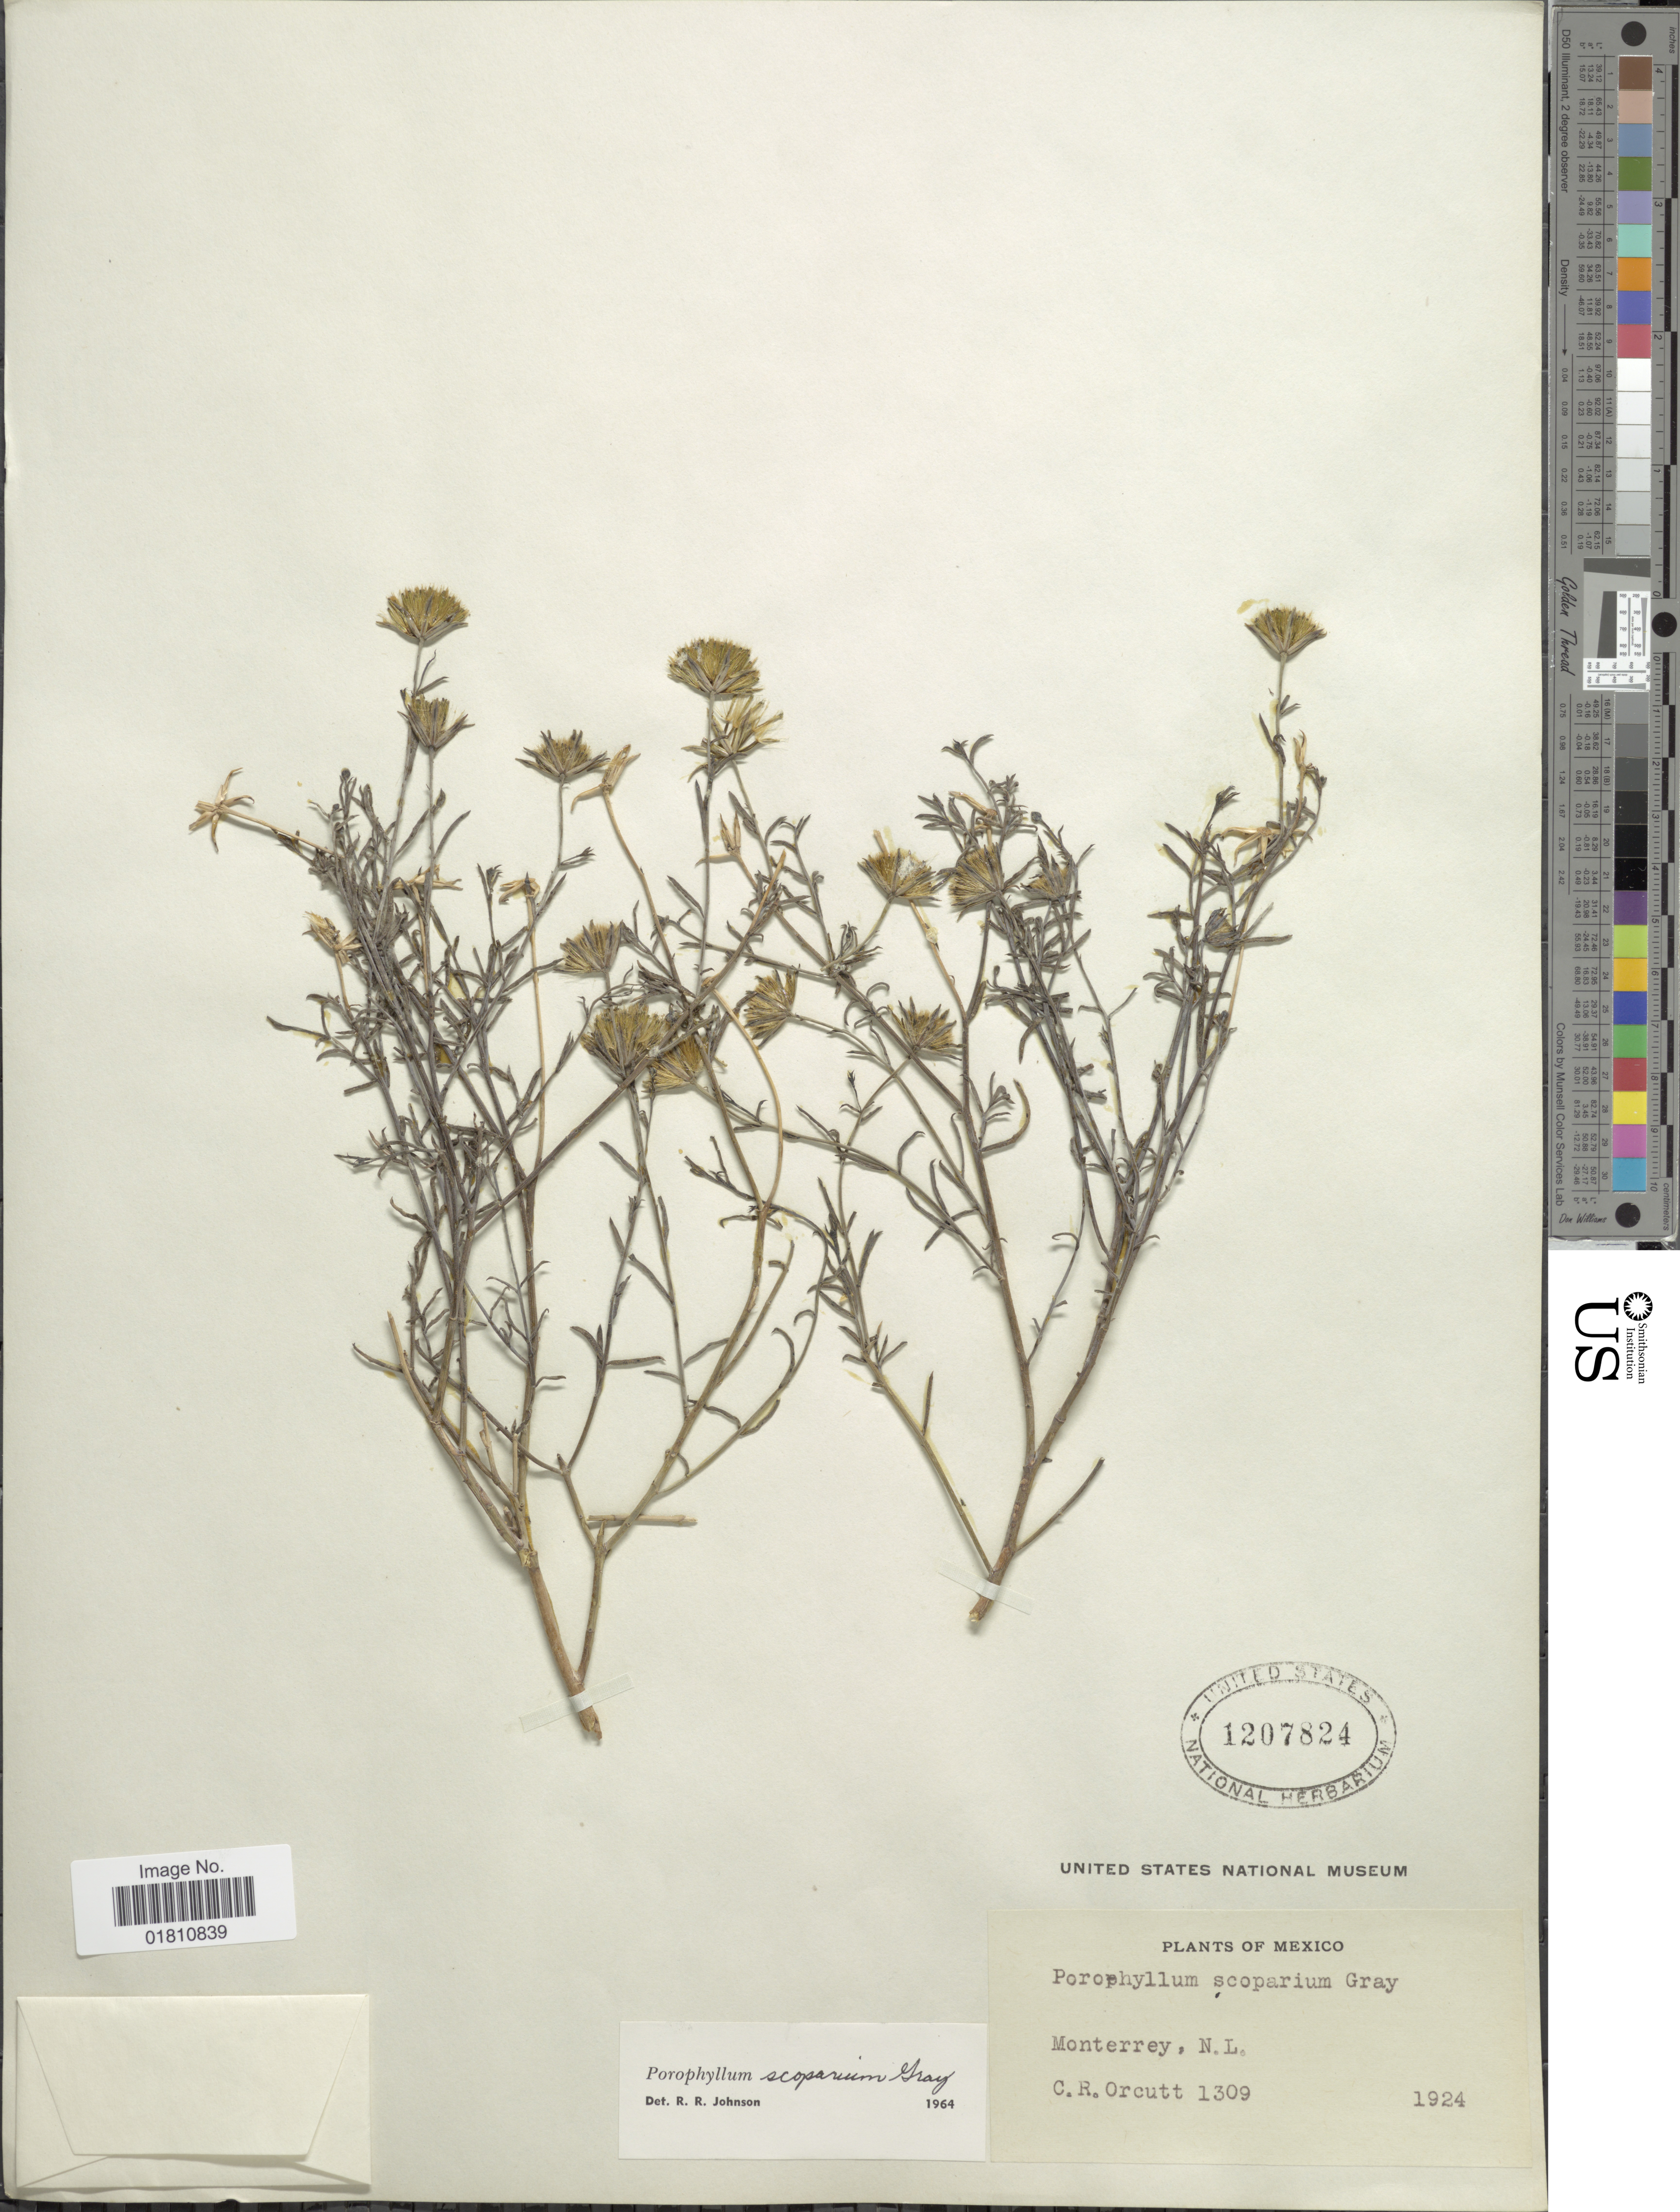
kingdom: Plantae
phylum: Tracheophyta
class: Magnoliopsida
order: Asterales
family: Asteraceae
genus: Porophyllum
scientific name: Porophyllum scoparium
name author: A. Gray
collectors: C. R. Orcutt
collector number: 1309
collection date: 1924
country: Mexico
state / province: Nuevo León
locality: Monterrey, N. L.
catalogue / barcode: US 1207824